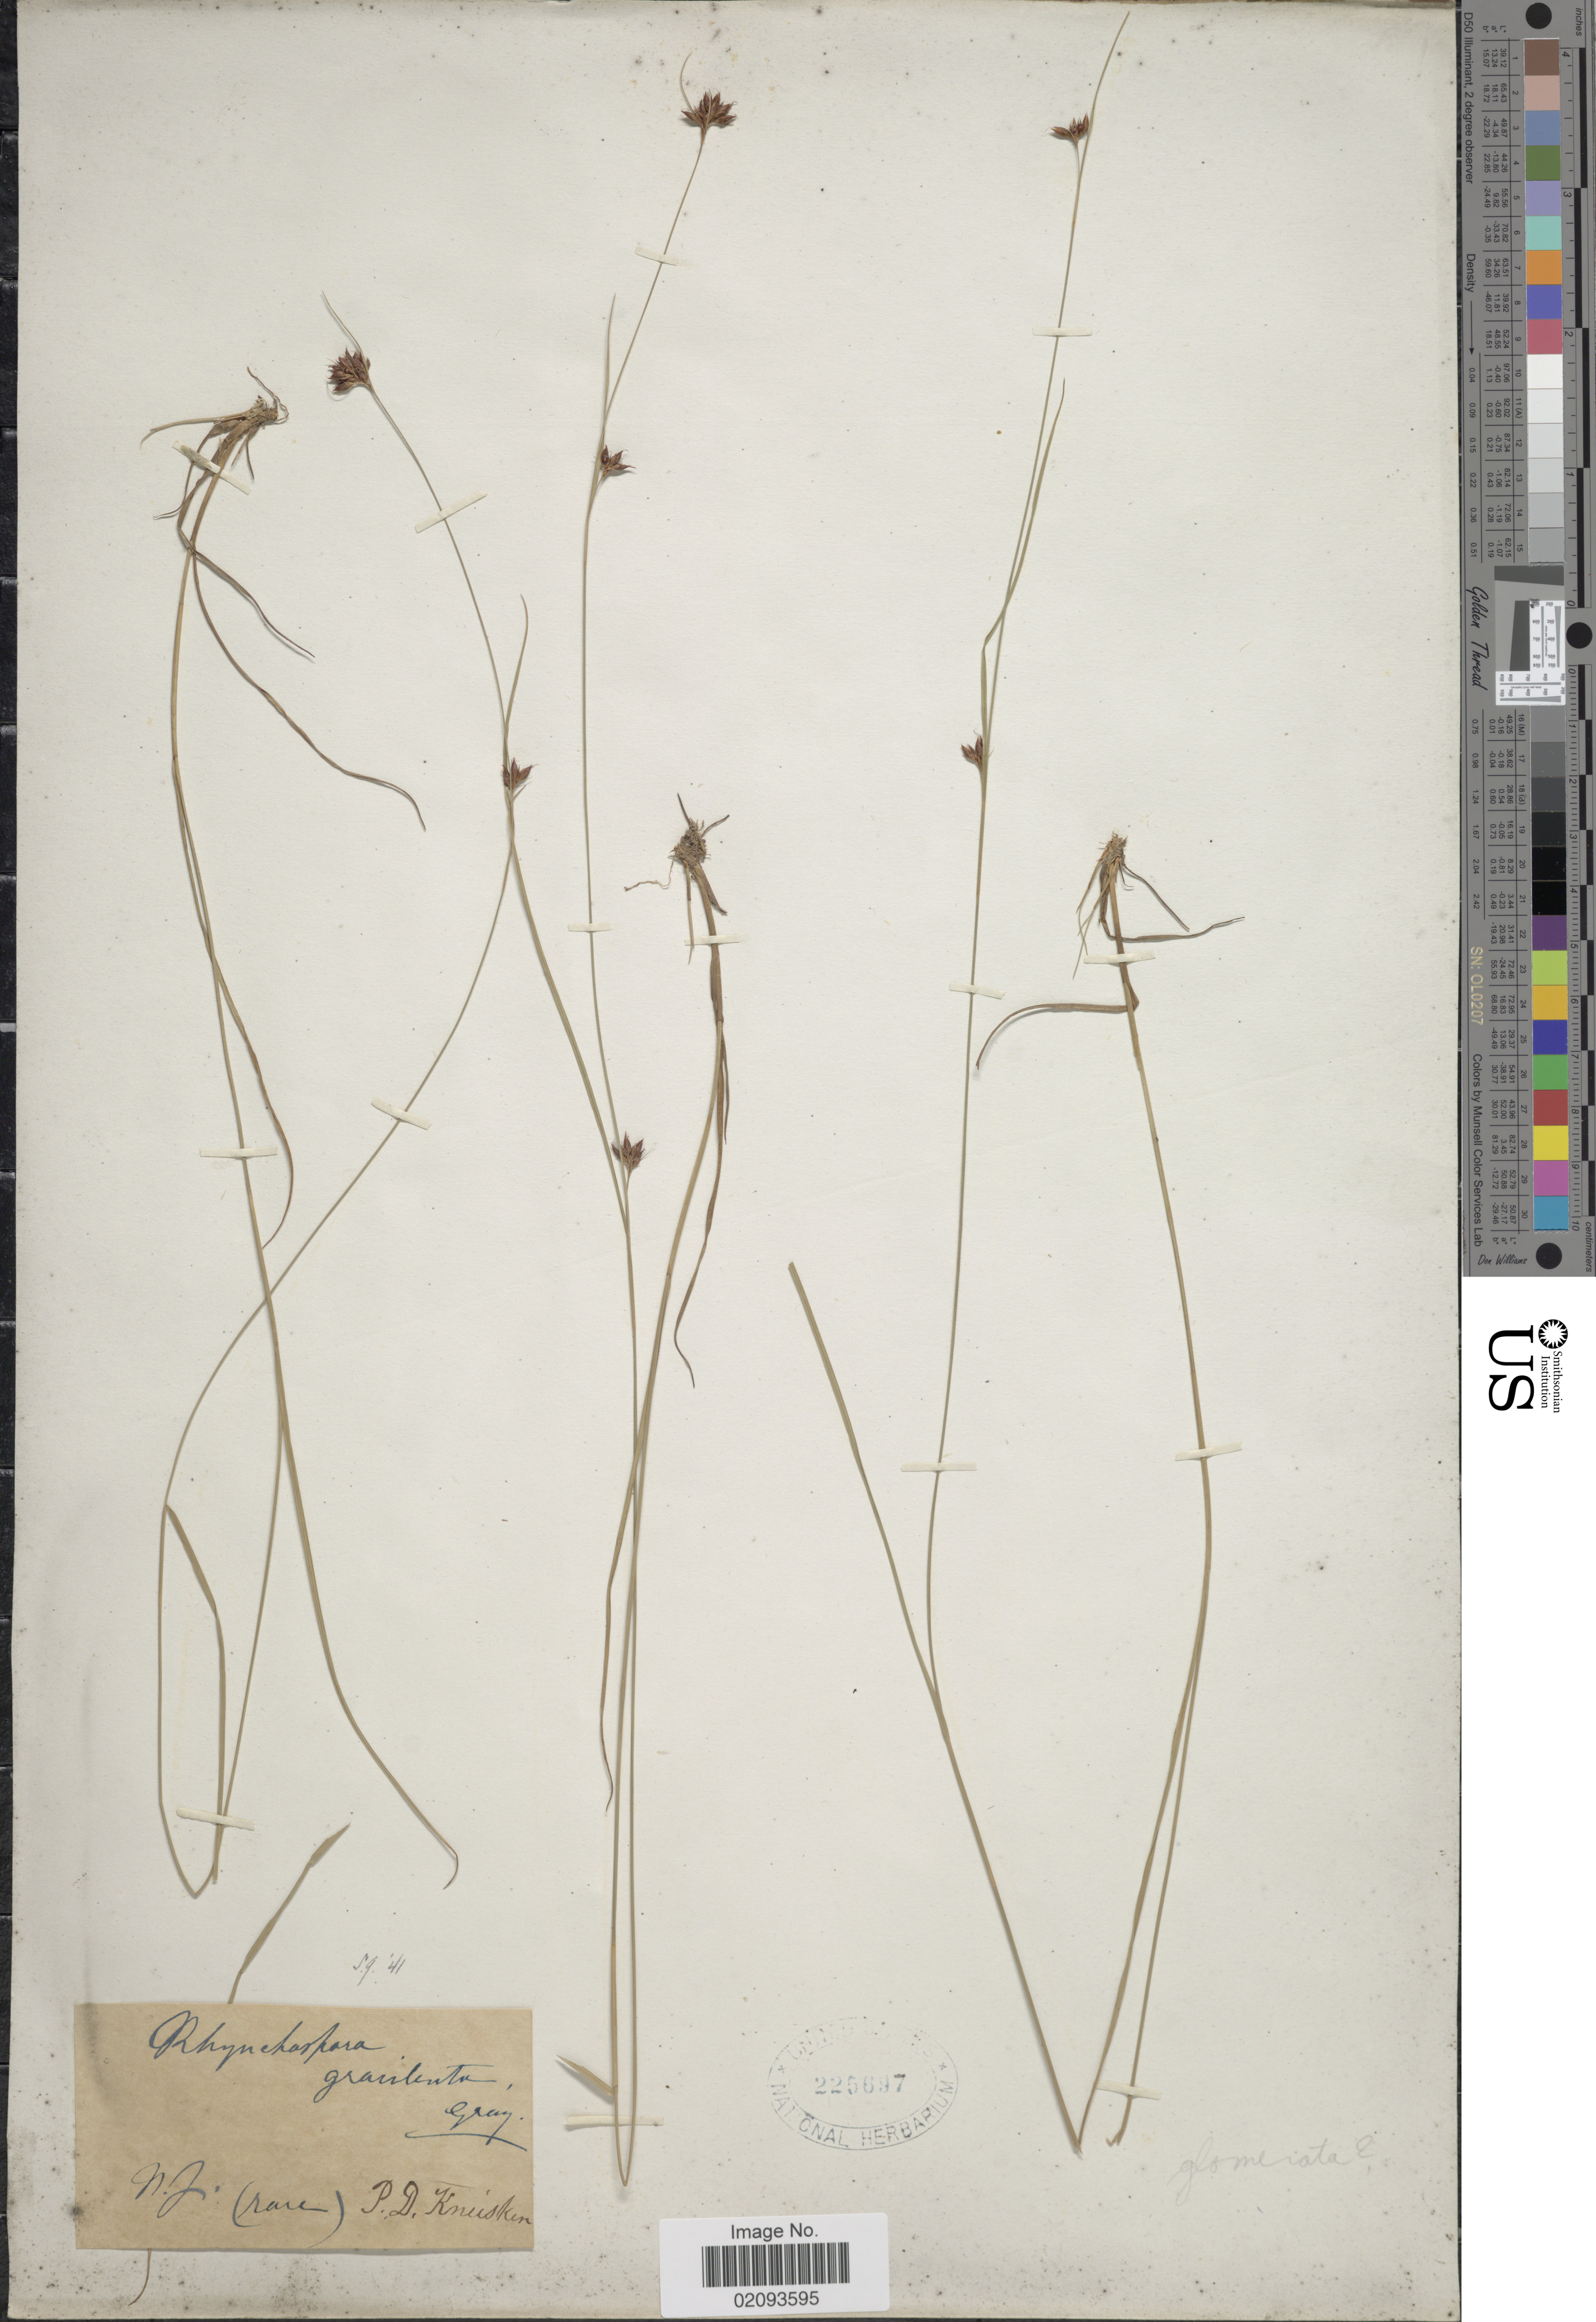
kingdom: Plantae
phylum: Tracheophyta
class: Liliopsida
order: Poales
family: Cyperaceae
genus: Rhynchospora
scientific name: Rhynchospora gracilenta A. Gray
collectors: P. D. Knieskern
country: United States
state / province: New Jersey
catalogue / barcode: US 225697